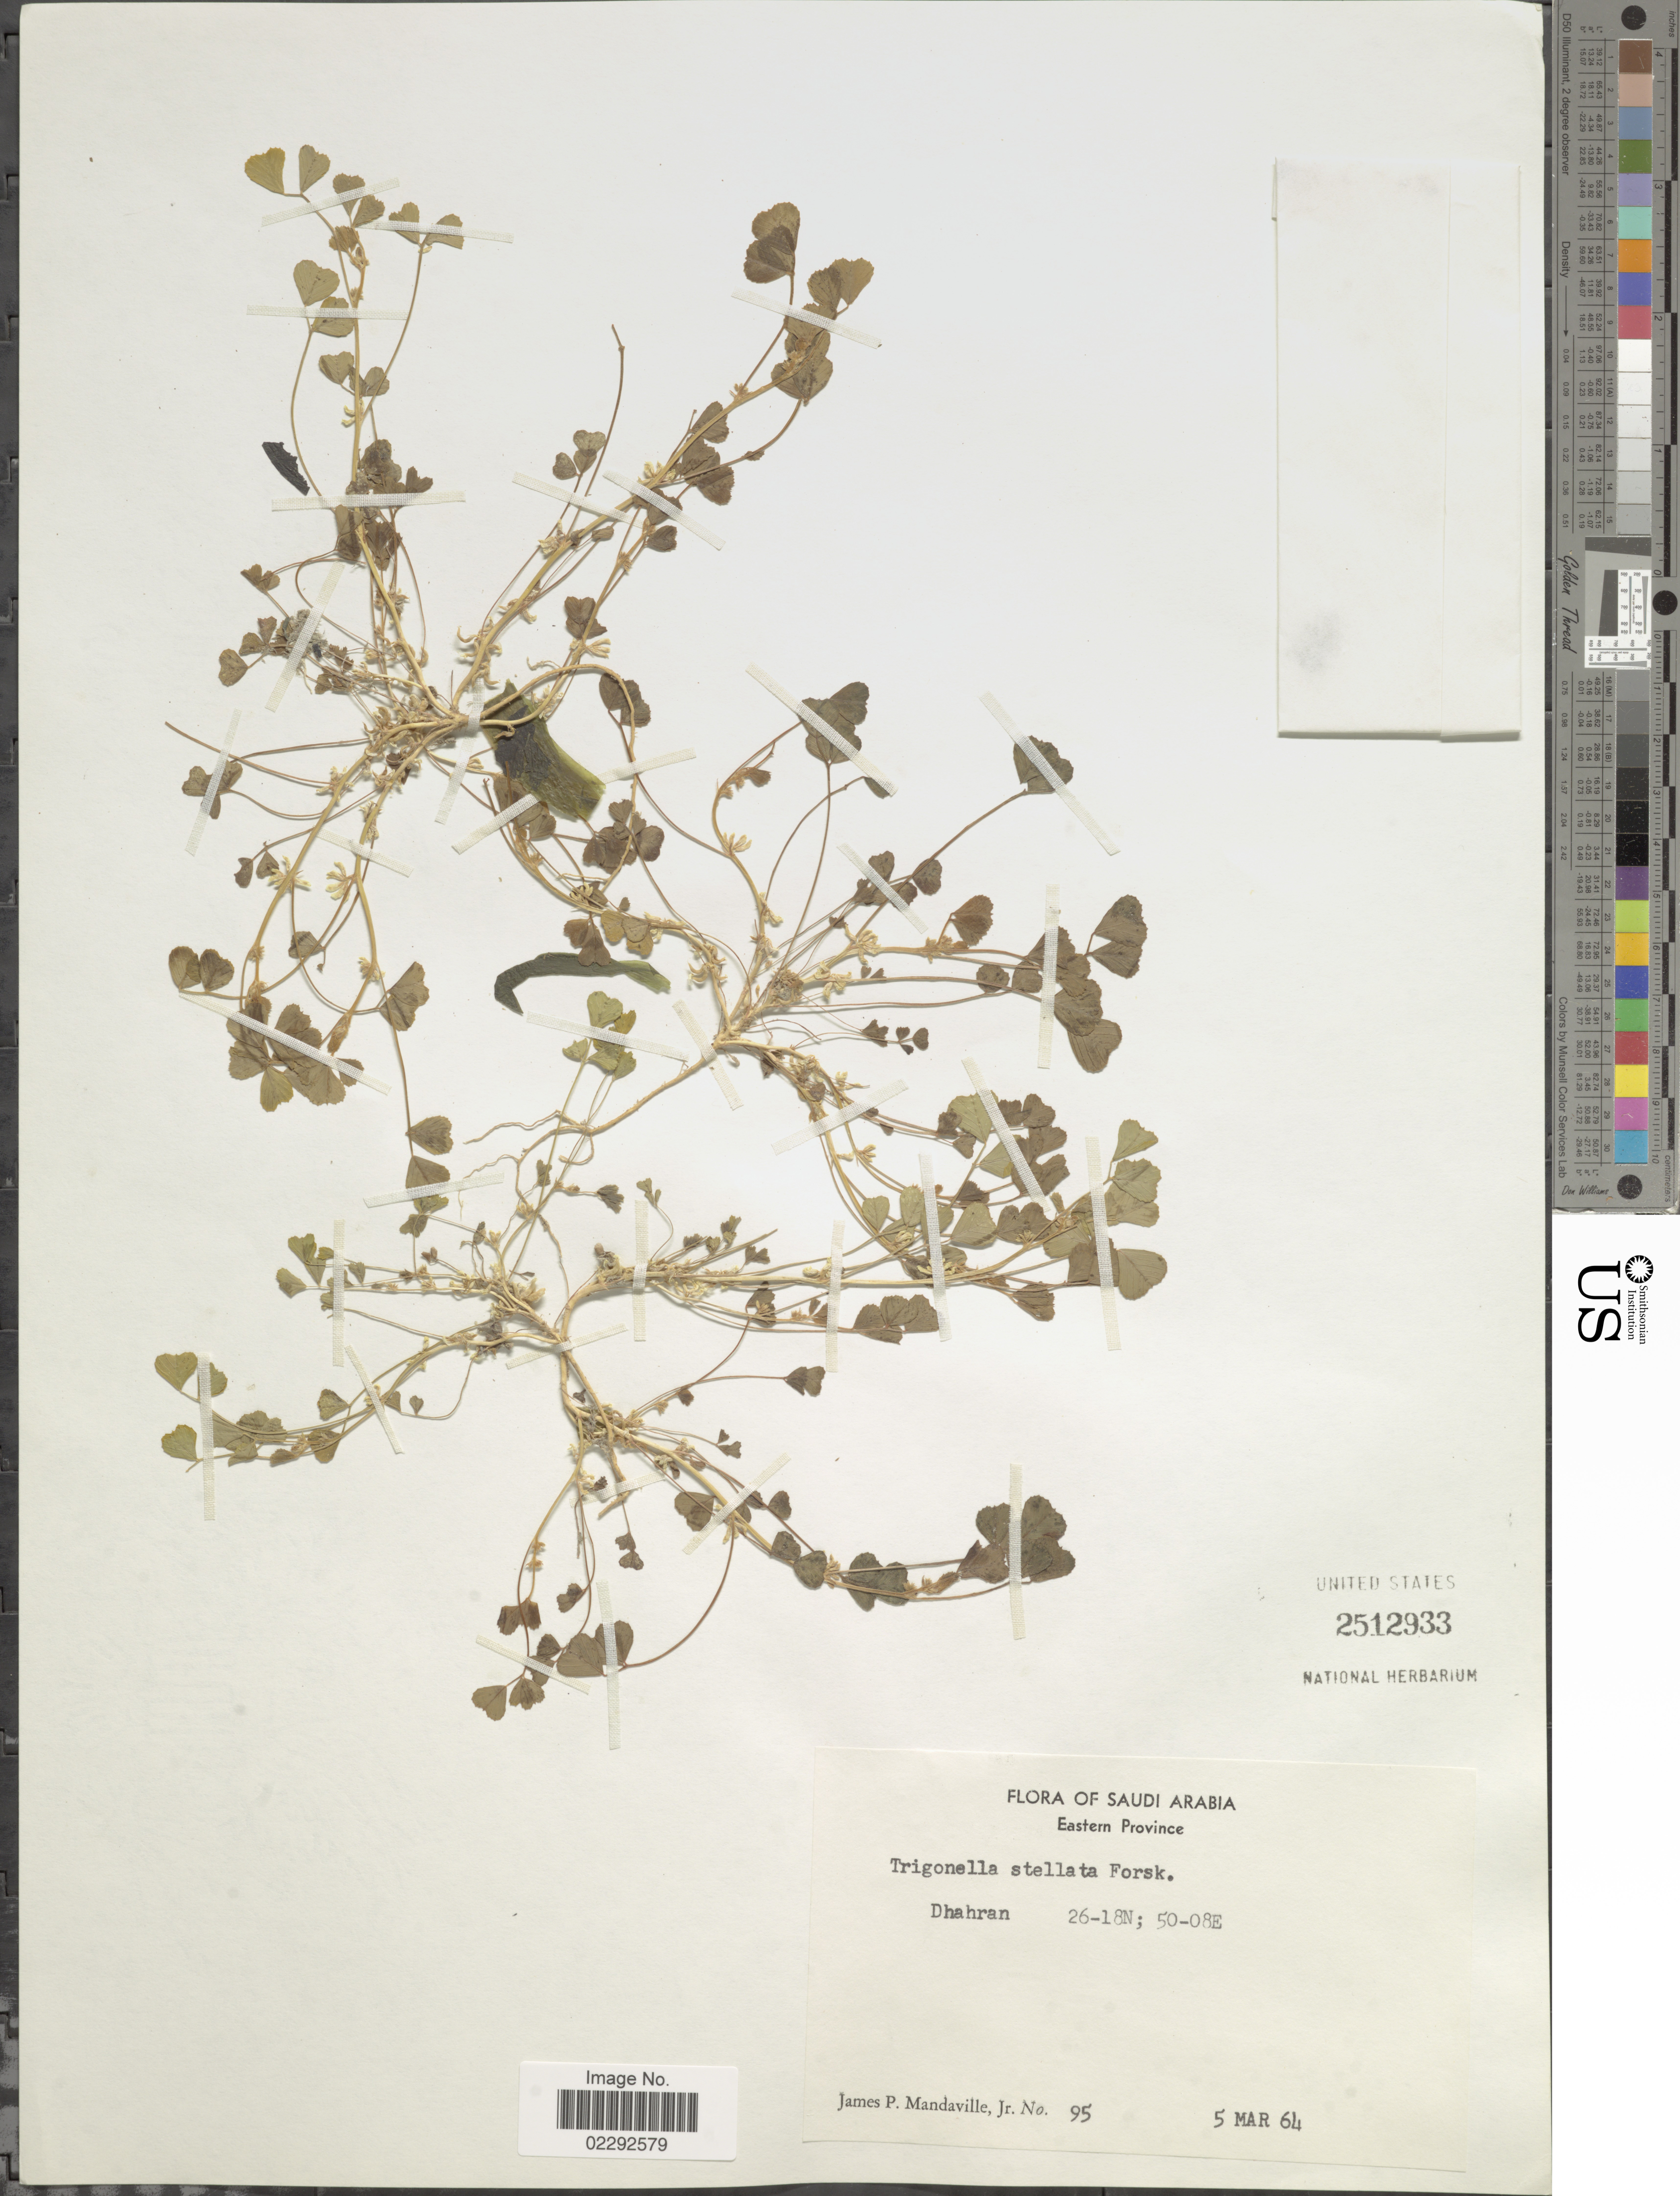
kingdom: Plantae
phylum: Tracheophyta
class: Magnoliopsida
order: Fabales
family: Fabaceae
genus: Trigonella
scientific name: Trigonella stellata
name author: Forssk.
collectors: J. Mandaville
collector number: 95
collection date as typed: Transcribed d/m/y: 5/3/64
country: Saudi Arabia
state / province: Ash Sharqiyah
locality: Eastern Province. Dhahran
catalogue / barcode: US 2512933